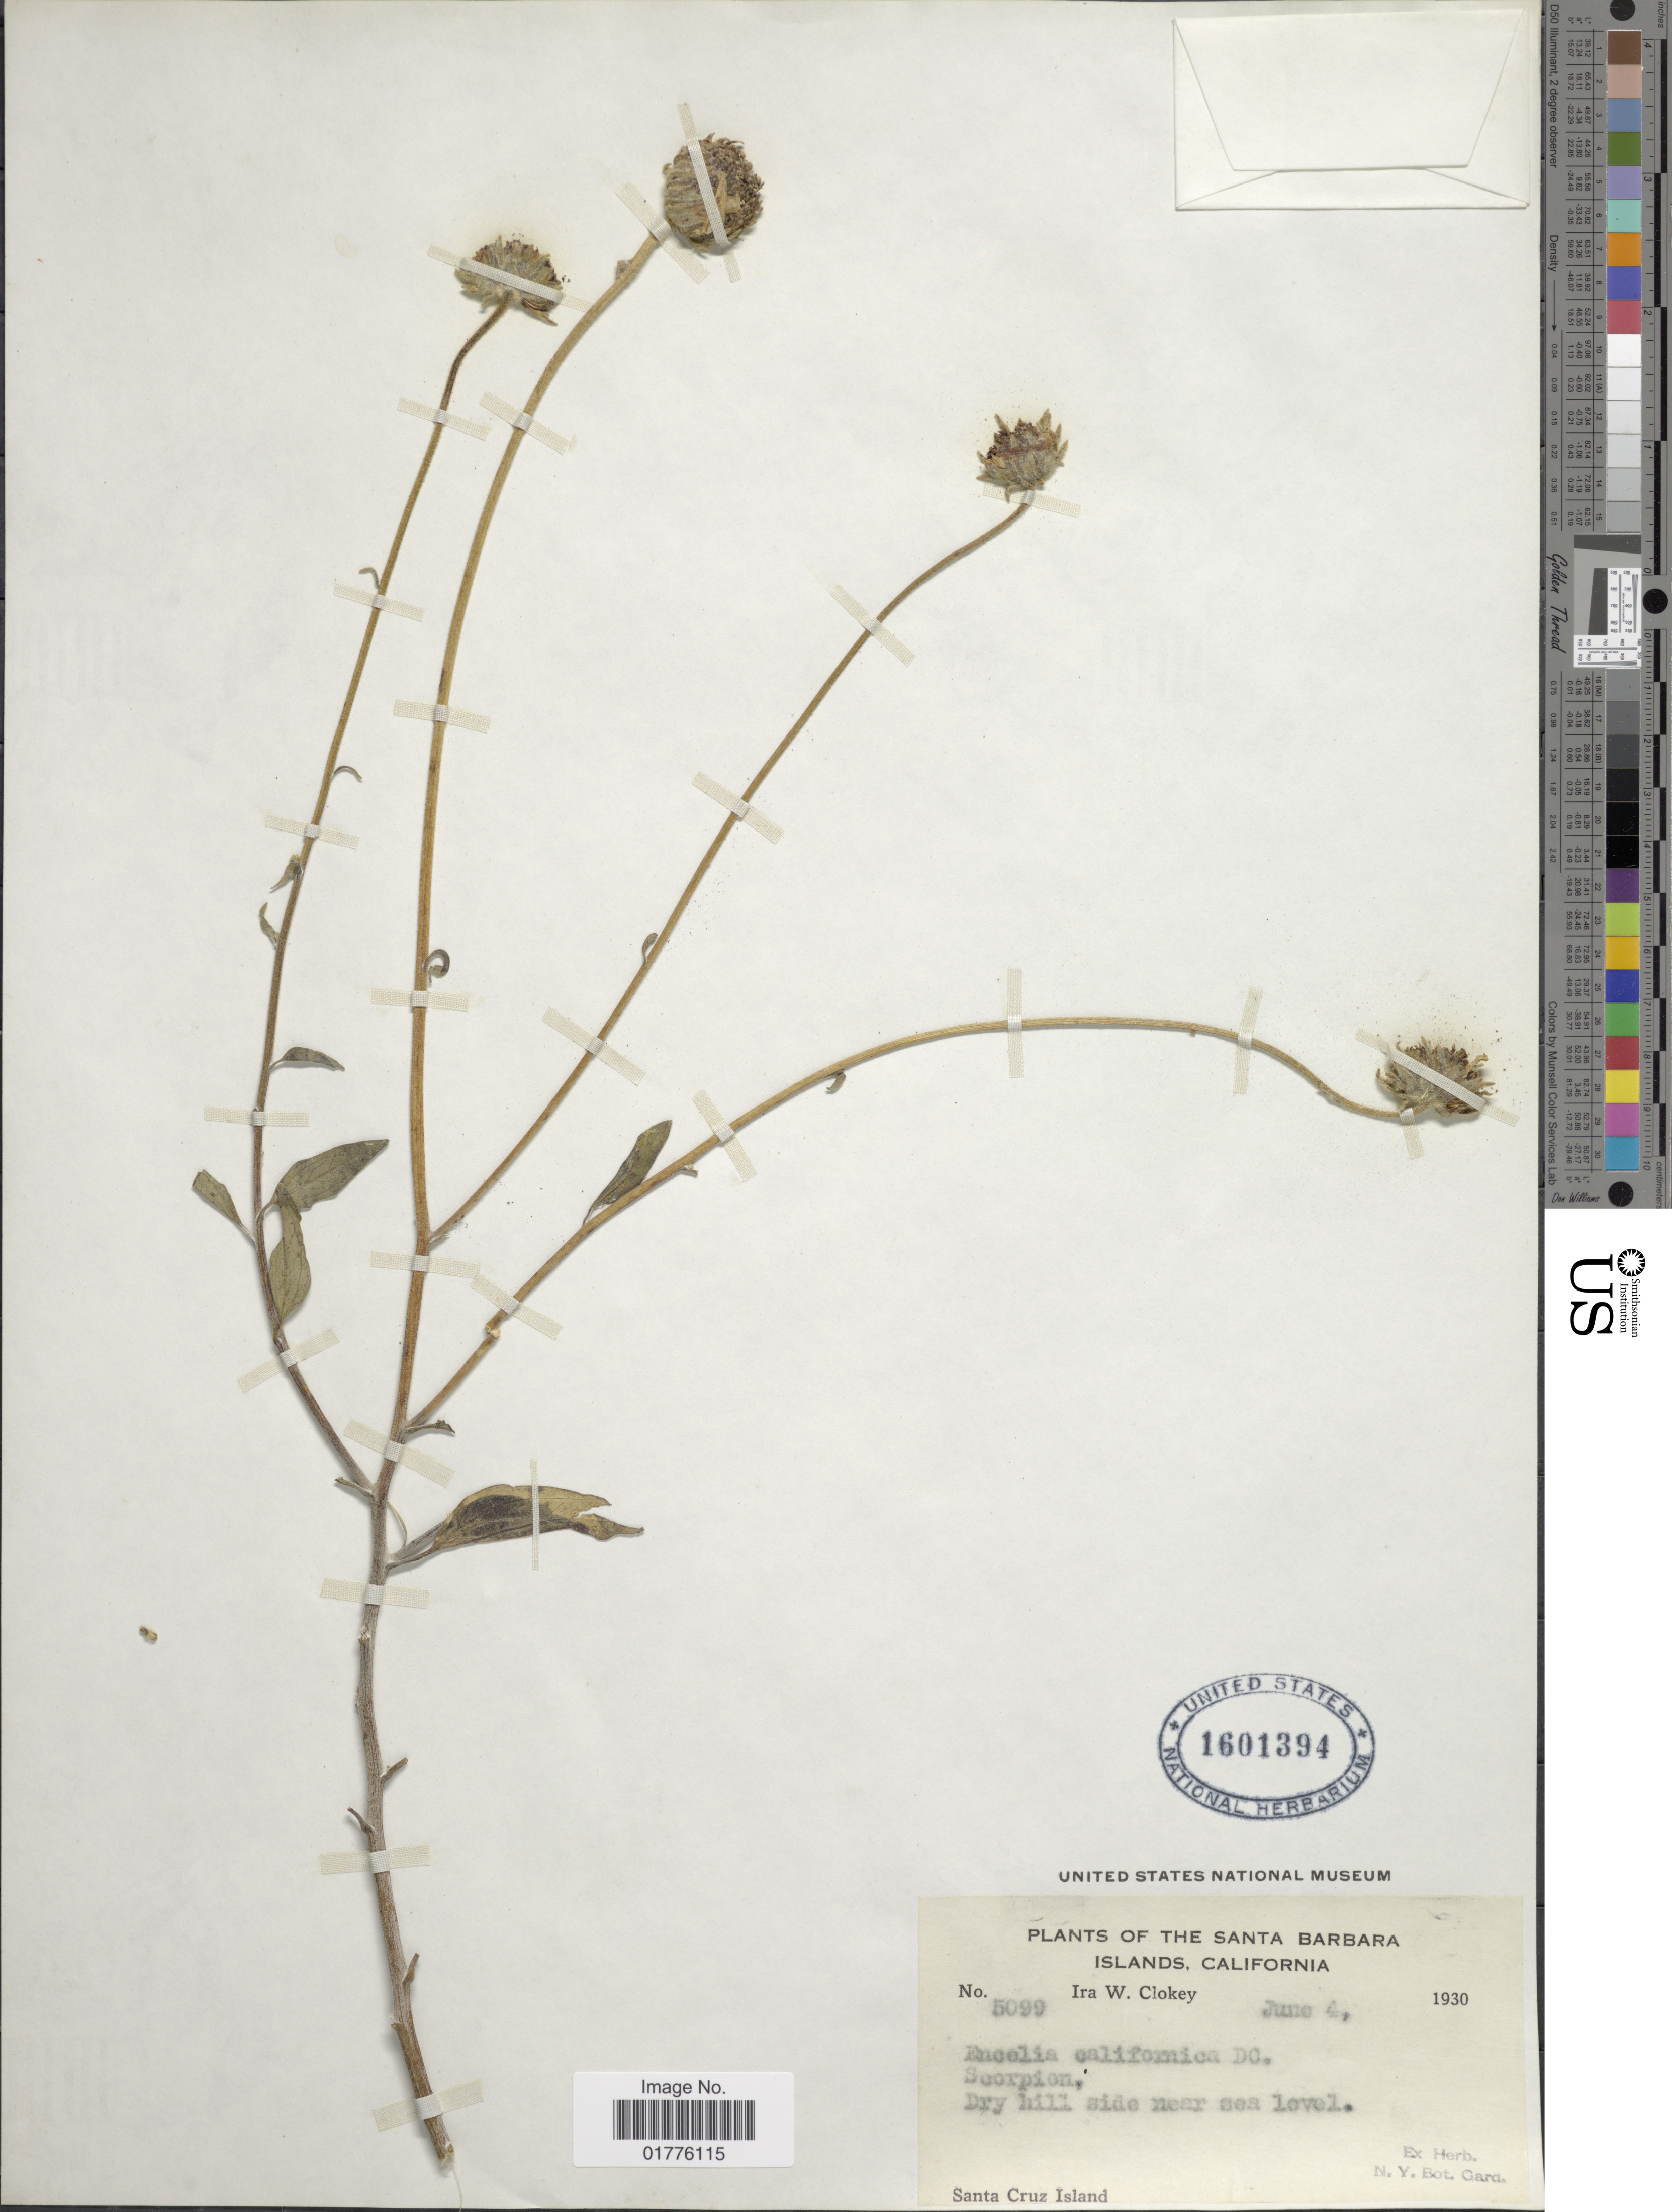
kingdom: Plantae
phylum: Tracheophyta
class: Magnoliopsida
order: Asterales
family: Asteraceae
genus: Encelia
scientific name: Encelia californica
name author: Nutt.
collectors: I. W. Clokey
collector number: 5099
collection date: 1930-06-04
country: United States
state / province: California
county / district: Santa Barbara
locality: Santa Barbara Islands, California. Dry hill side. Santa Cruz Island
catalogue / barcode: US 1601394